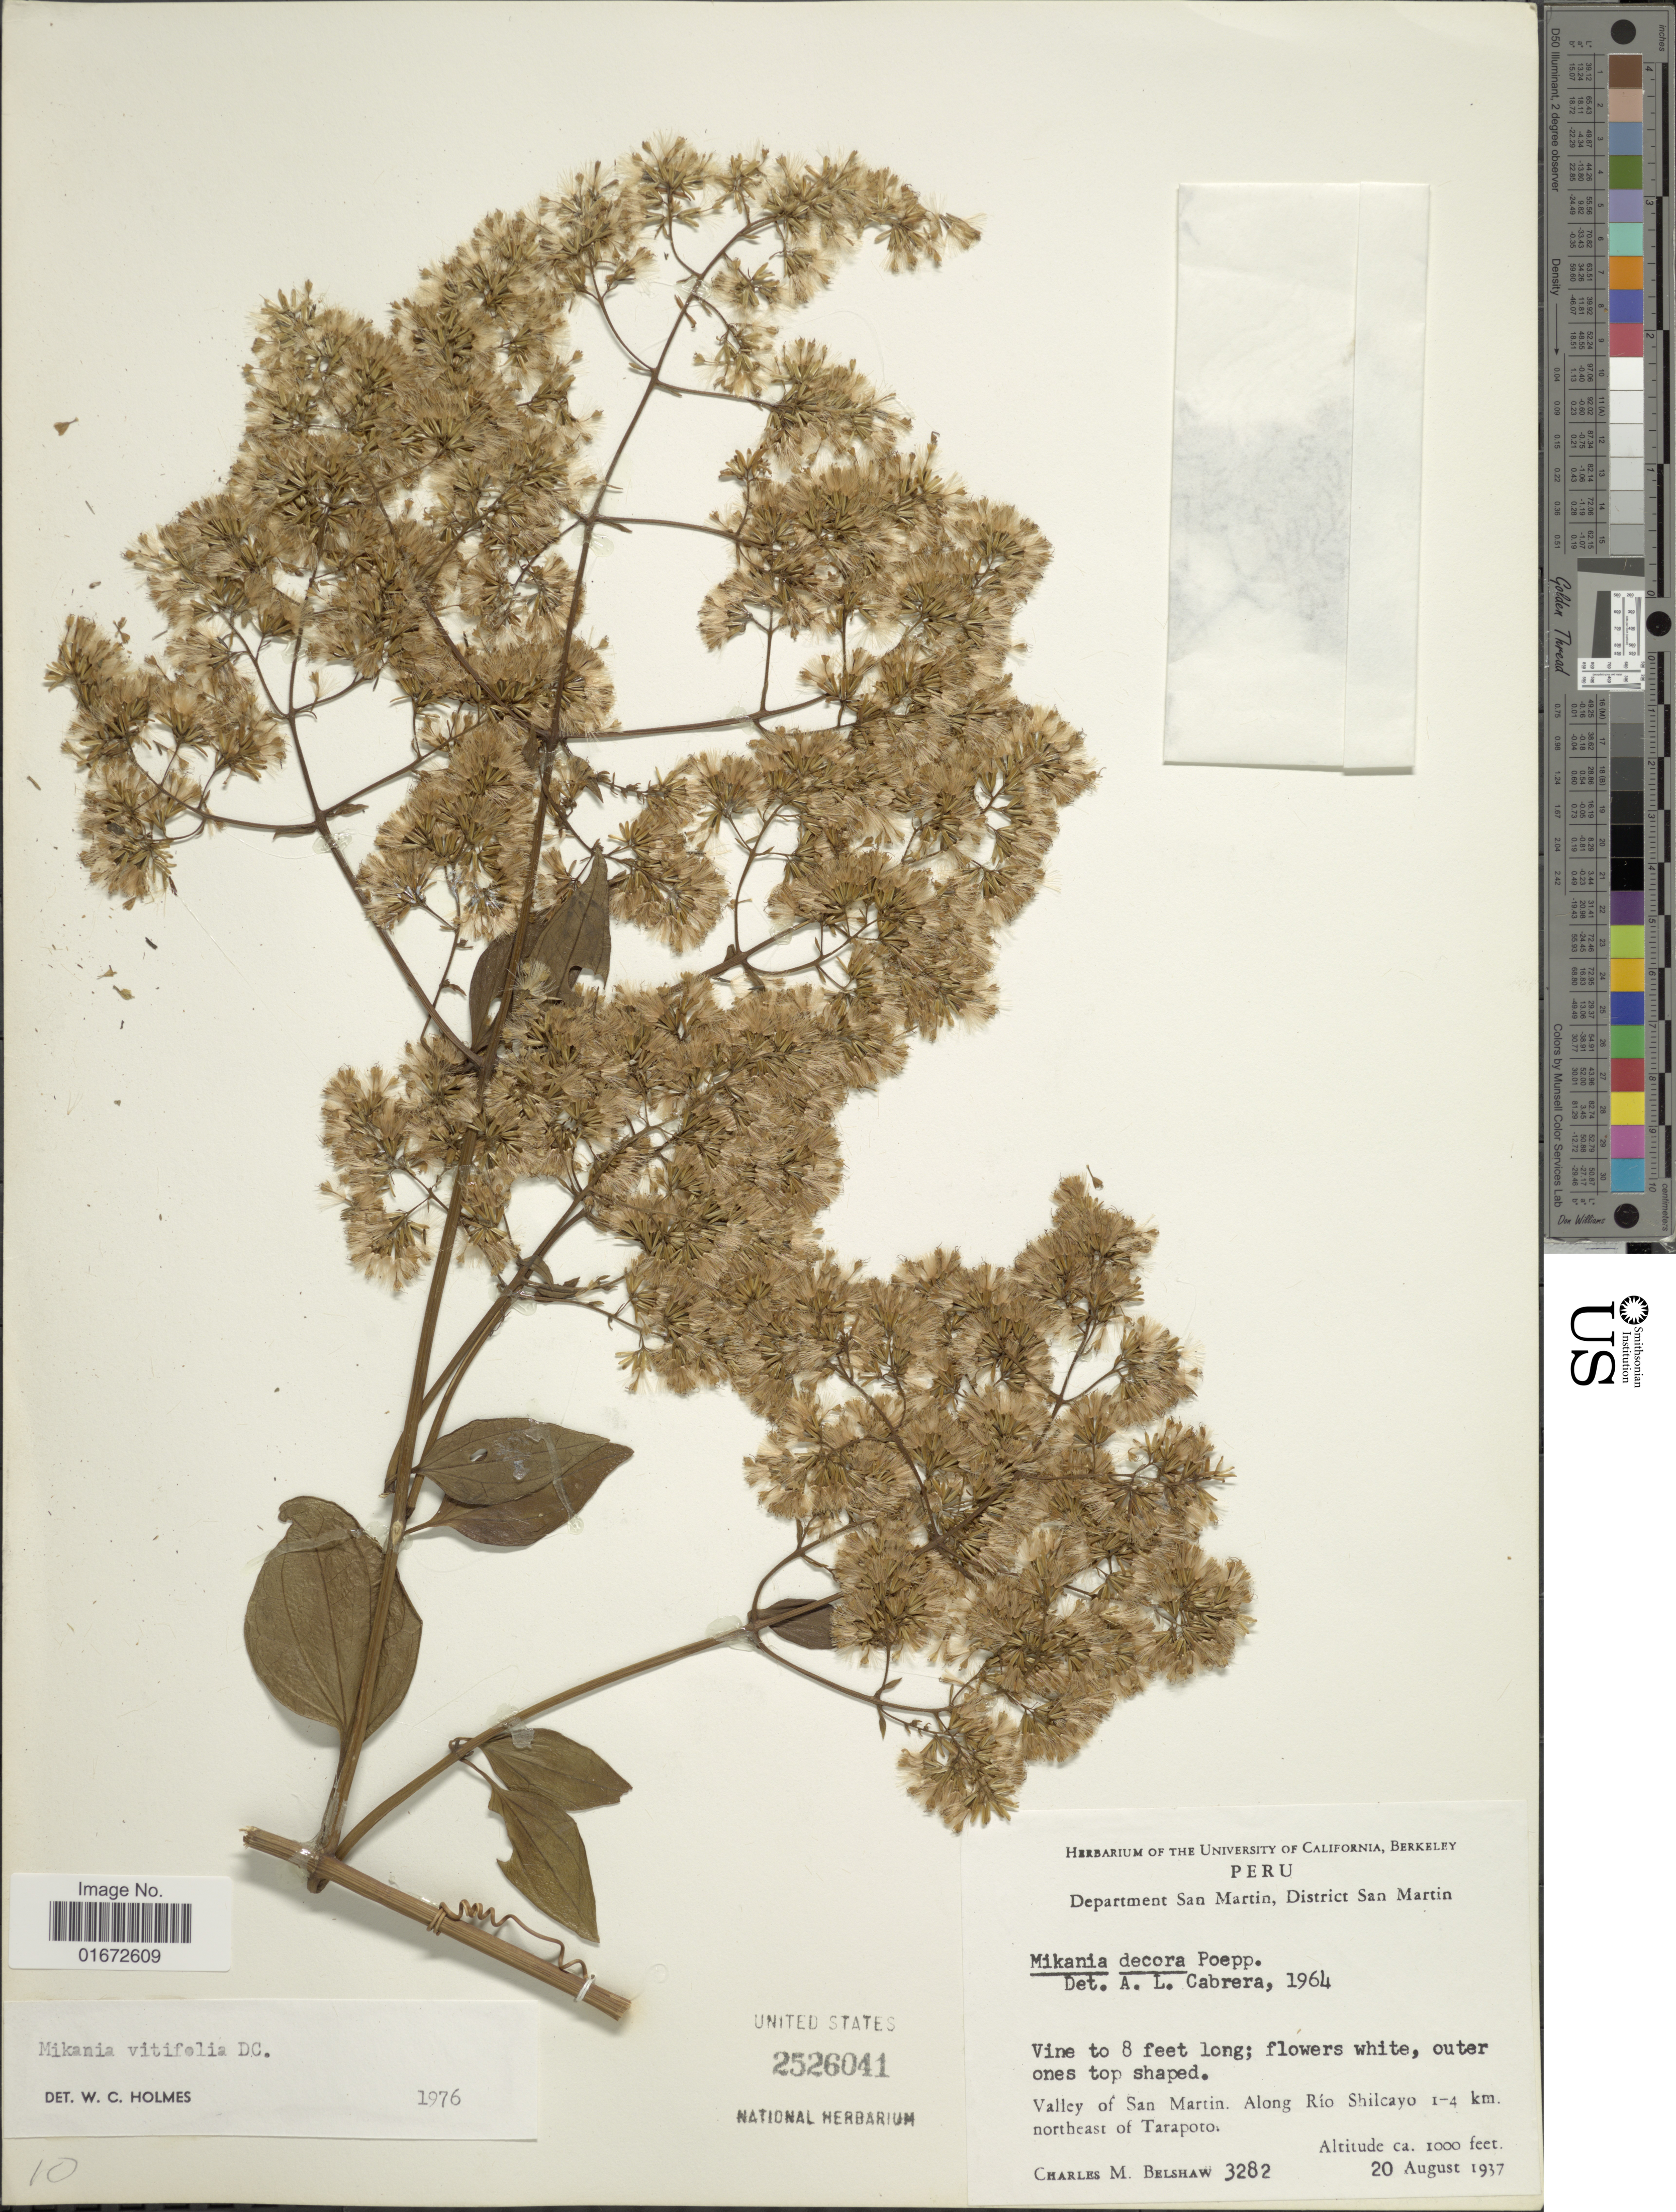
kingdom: Plantae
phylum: Tracheophyta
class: Magnoliopsida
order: Asterales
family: Asteraceae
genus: Mikania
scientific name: Mikania vitifolia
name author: DC.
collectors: C. Shaw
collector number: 3282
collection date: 1937-08-20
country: Peru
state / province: San Martín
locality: Department San Martin, District San Martin. Valley of San Martin. Along Río Shilcayo 1-4 km. northeast of Tarapoto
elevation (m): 305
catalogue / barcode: US 2526041